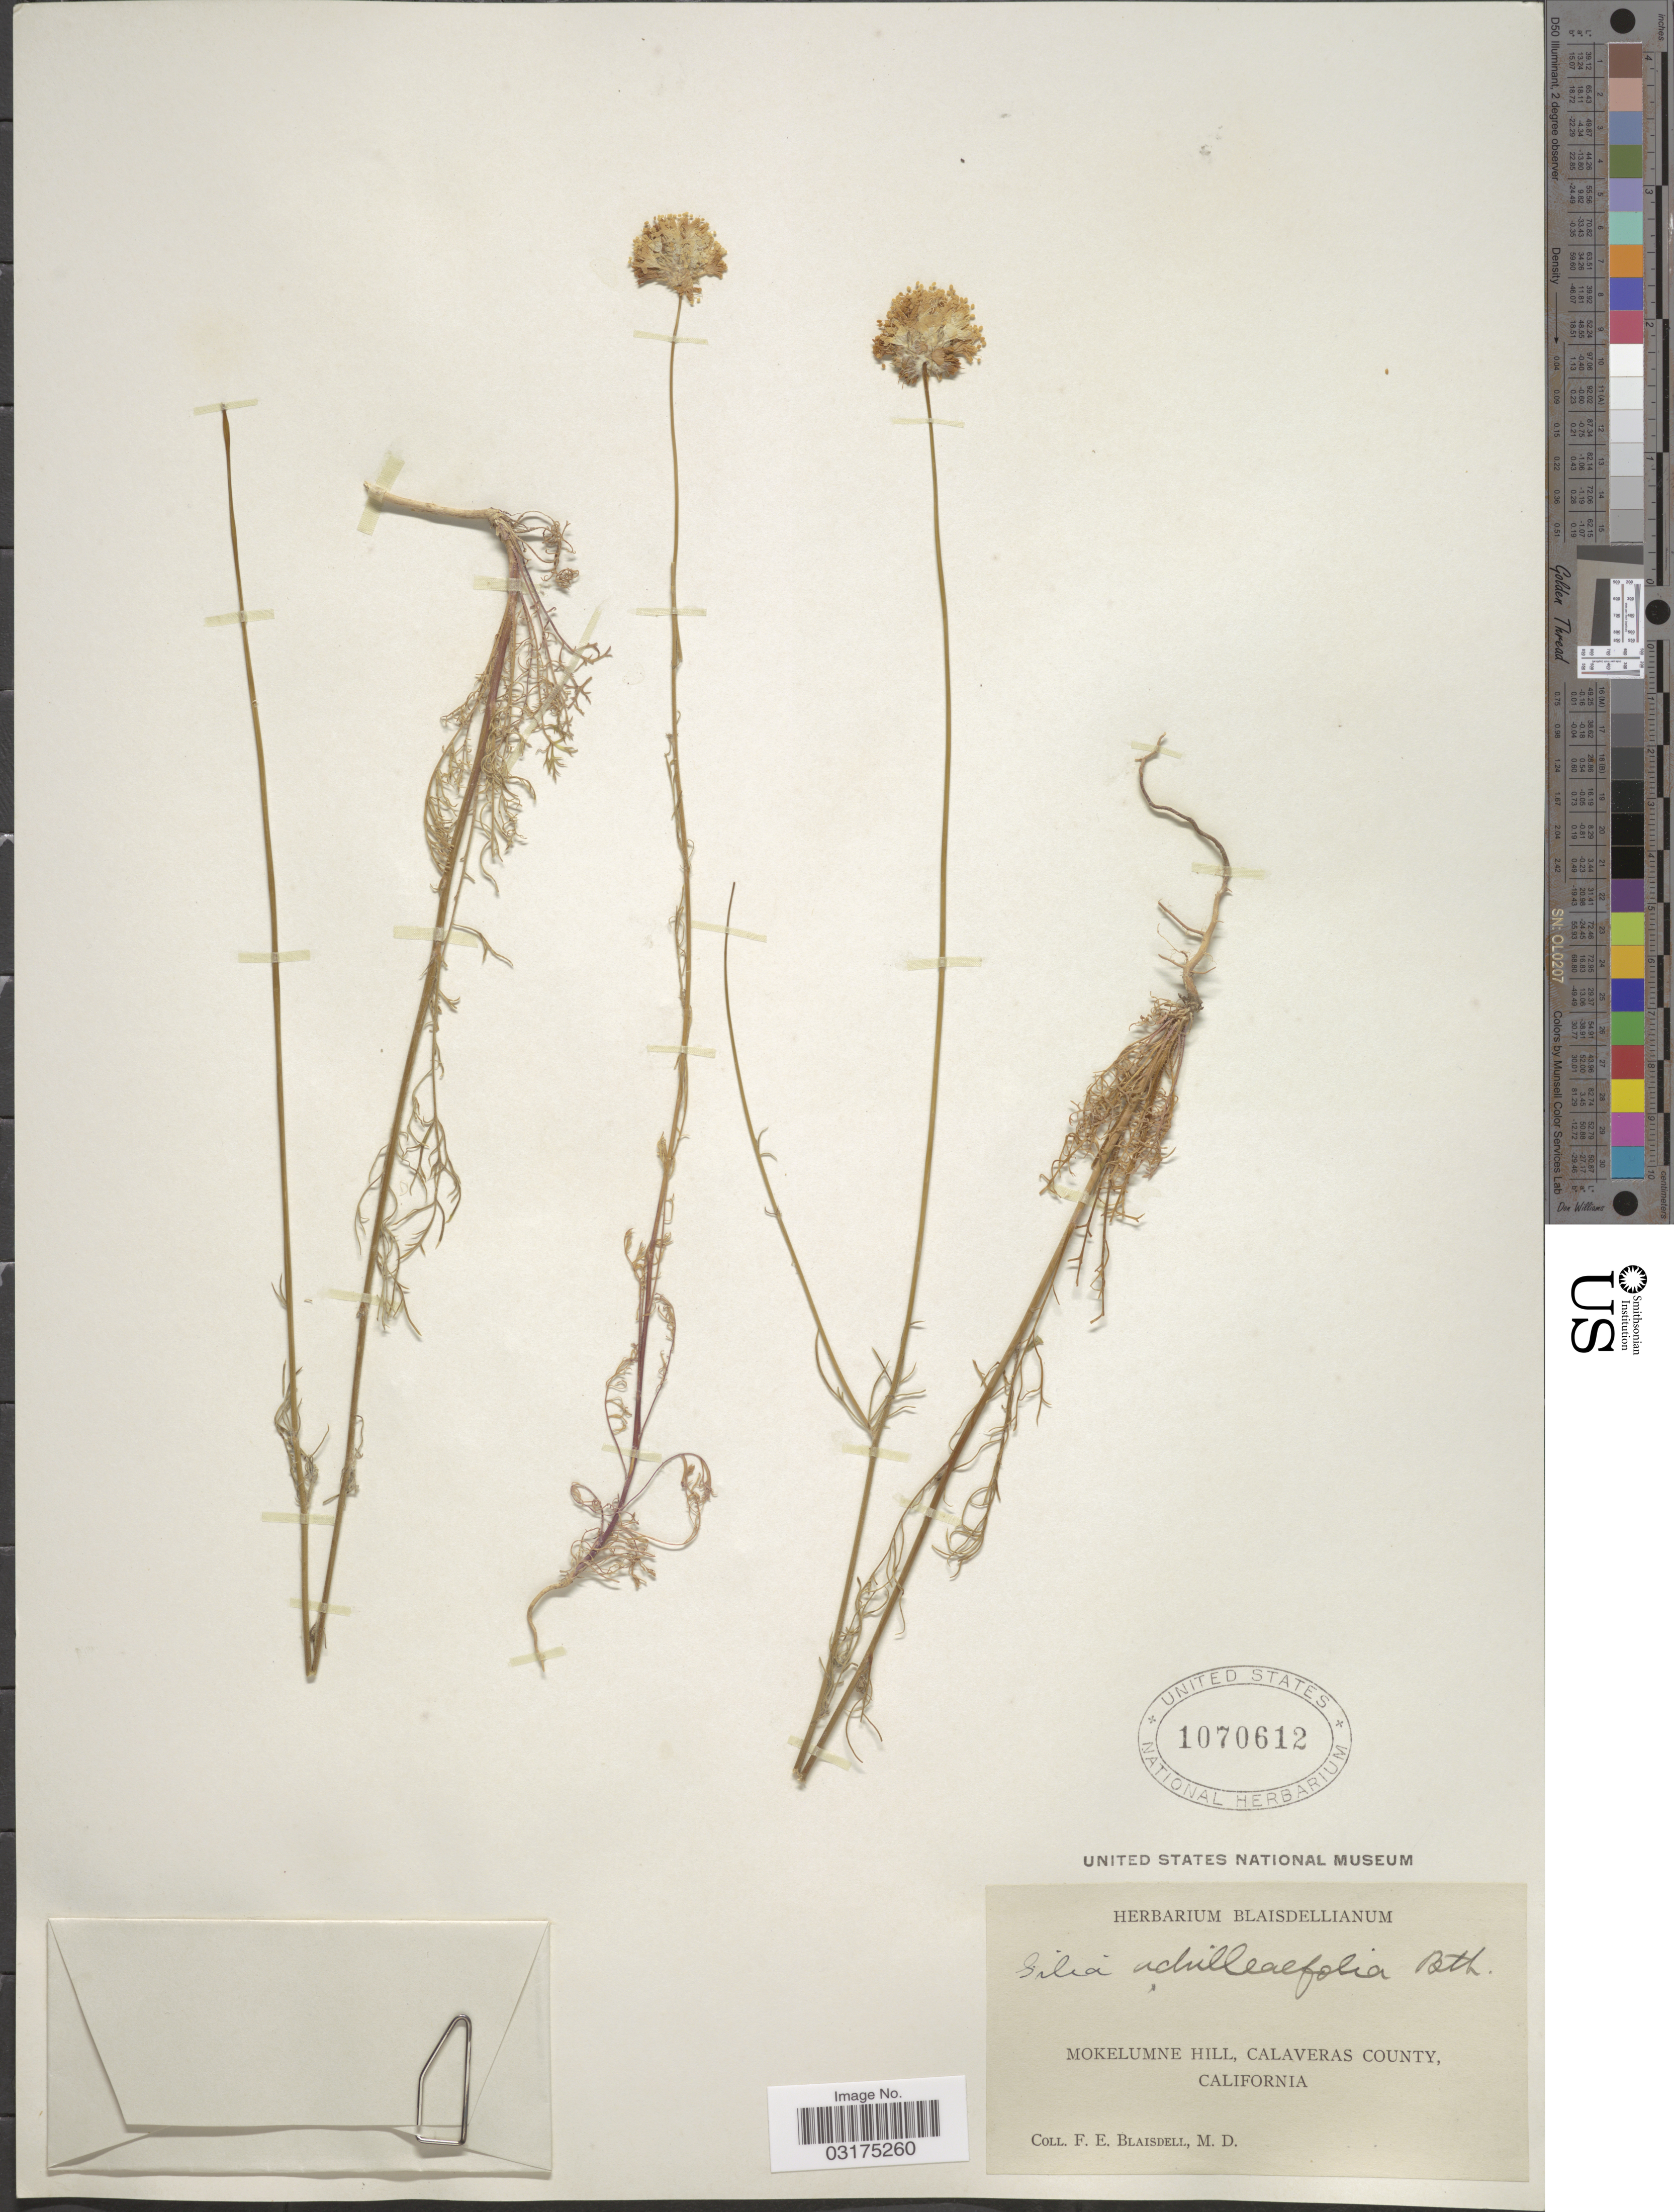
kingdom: Plantae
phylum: Tracheophyta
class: Magnoliopsida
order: Ericales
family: Polemoniaceae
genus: Gilia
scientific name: Gilia capitata subsp. pedemontana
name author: V.E. Grant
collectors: F. Blaisdell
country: United States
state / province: California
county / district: Calaveras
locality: Mokelumne Hill, Calaveras County.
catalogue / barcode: US 1070612